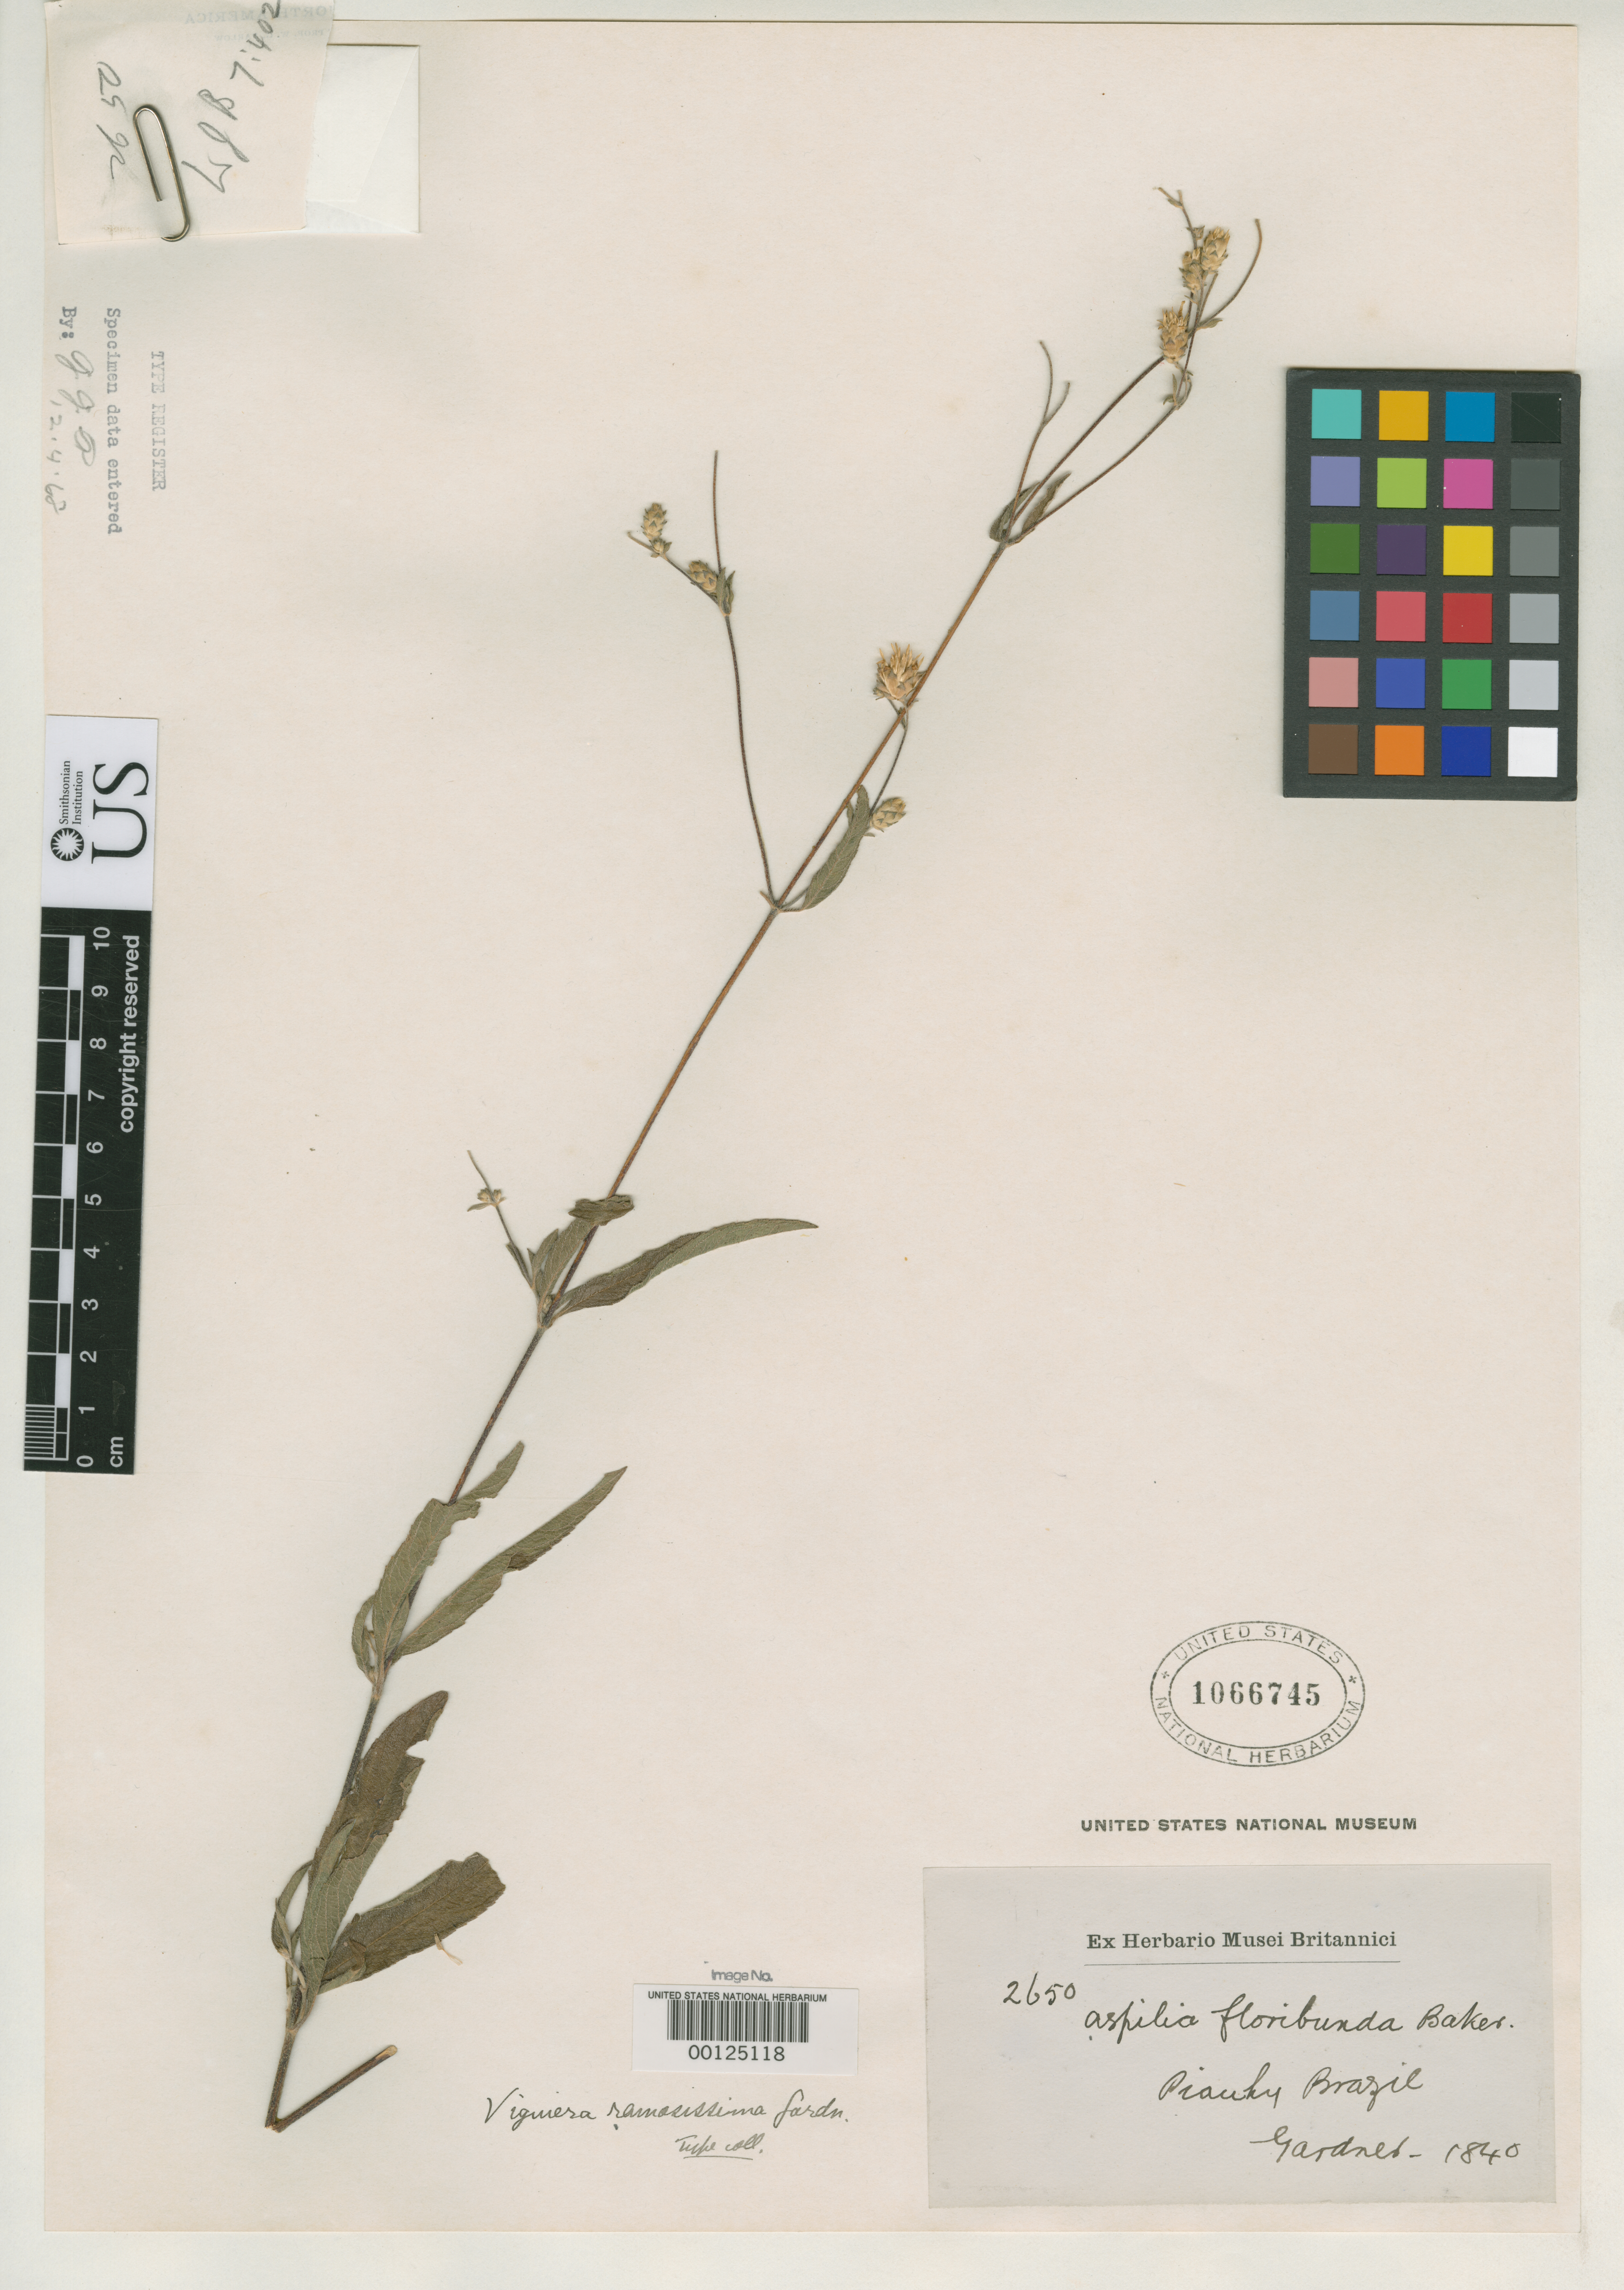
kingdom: Plantae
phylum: Tracheophyta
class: Magnoliopsida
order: Asterales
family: Asteraceae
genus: Viguiera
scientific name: Viguiera ramosissima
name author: Gardner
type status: Isotype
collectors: G. Gardner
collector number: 2650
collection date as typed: Aug 1839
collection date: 1839-08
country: Brazil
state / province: Piauí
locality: Rio Gurgea.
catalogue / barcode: US 1066745